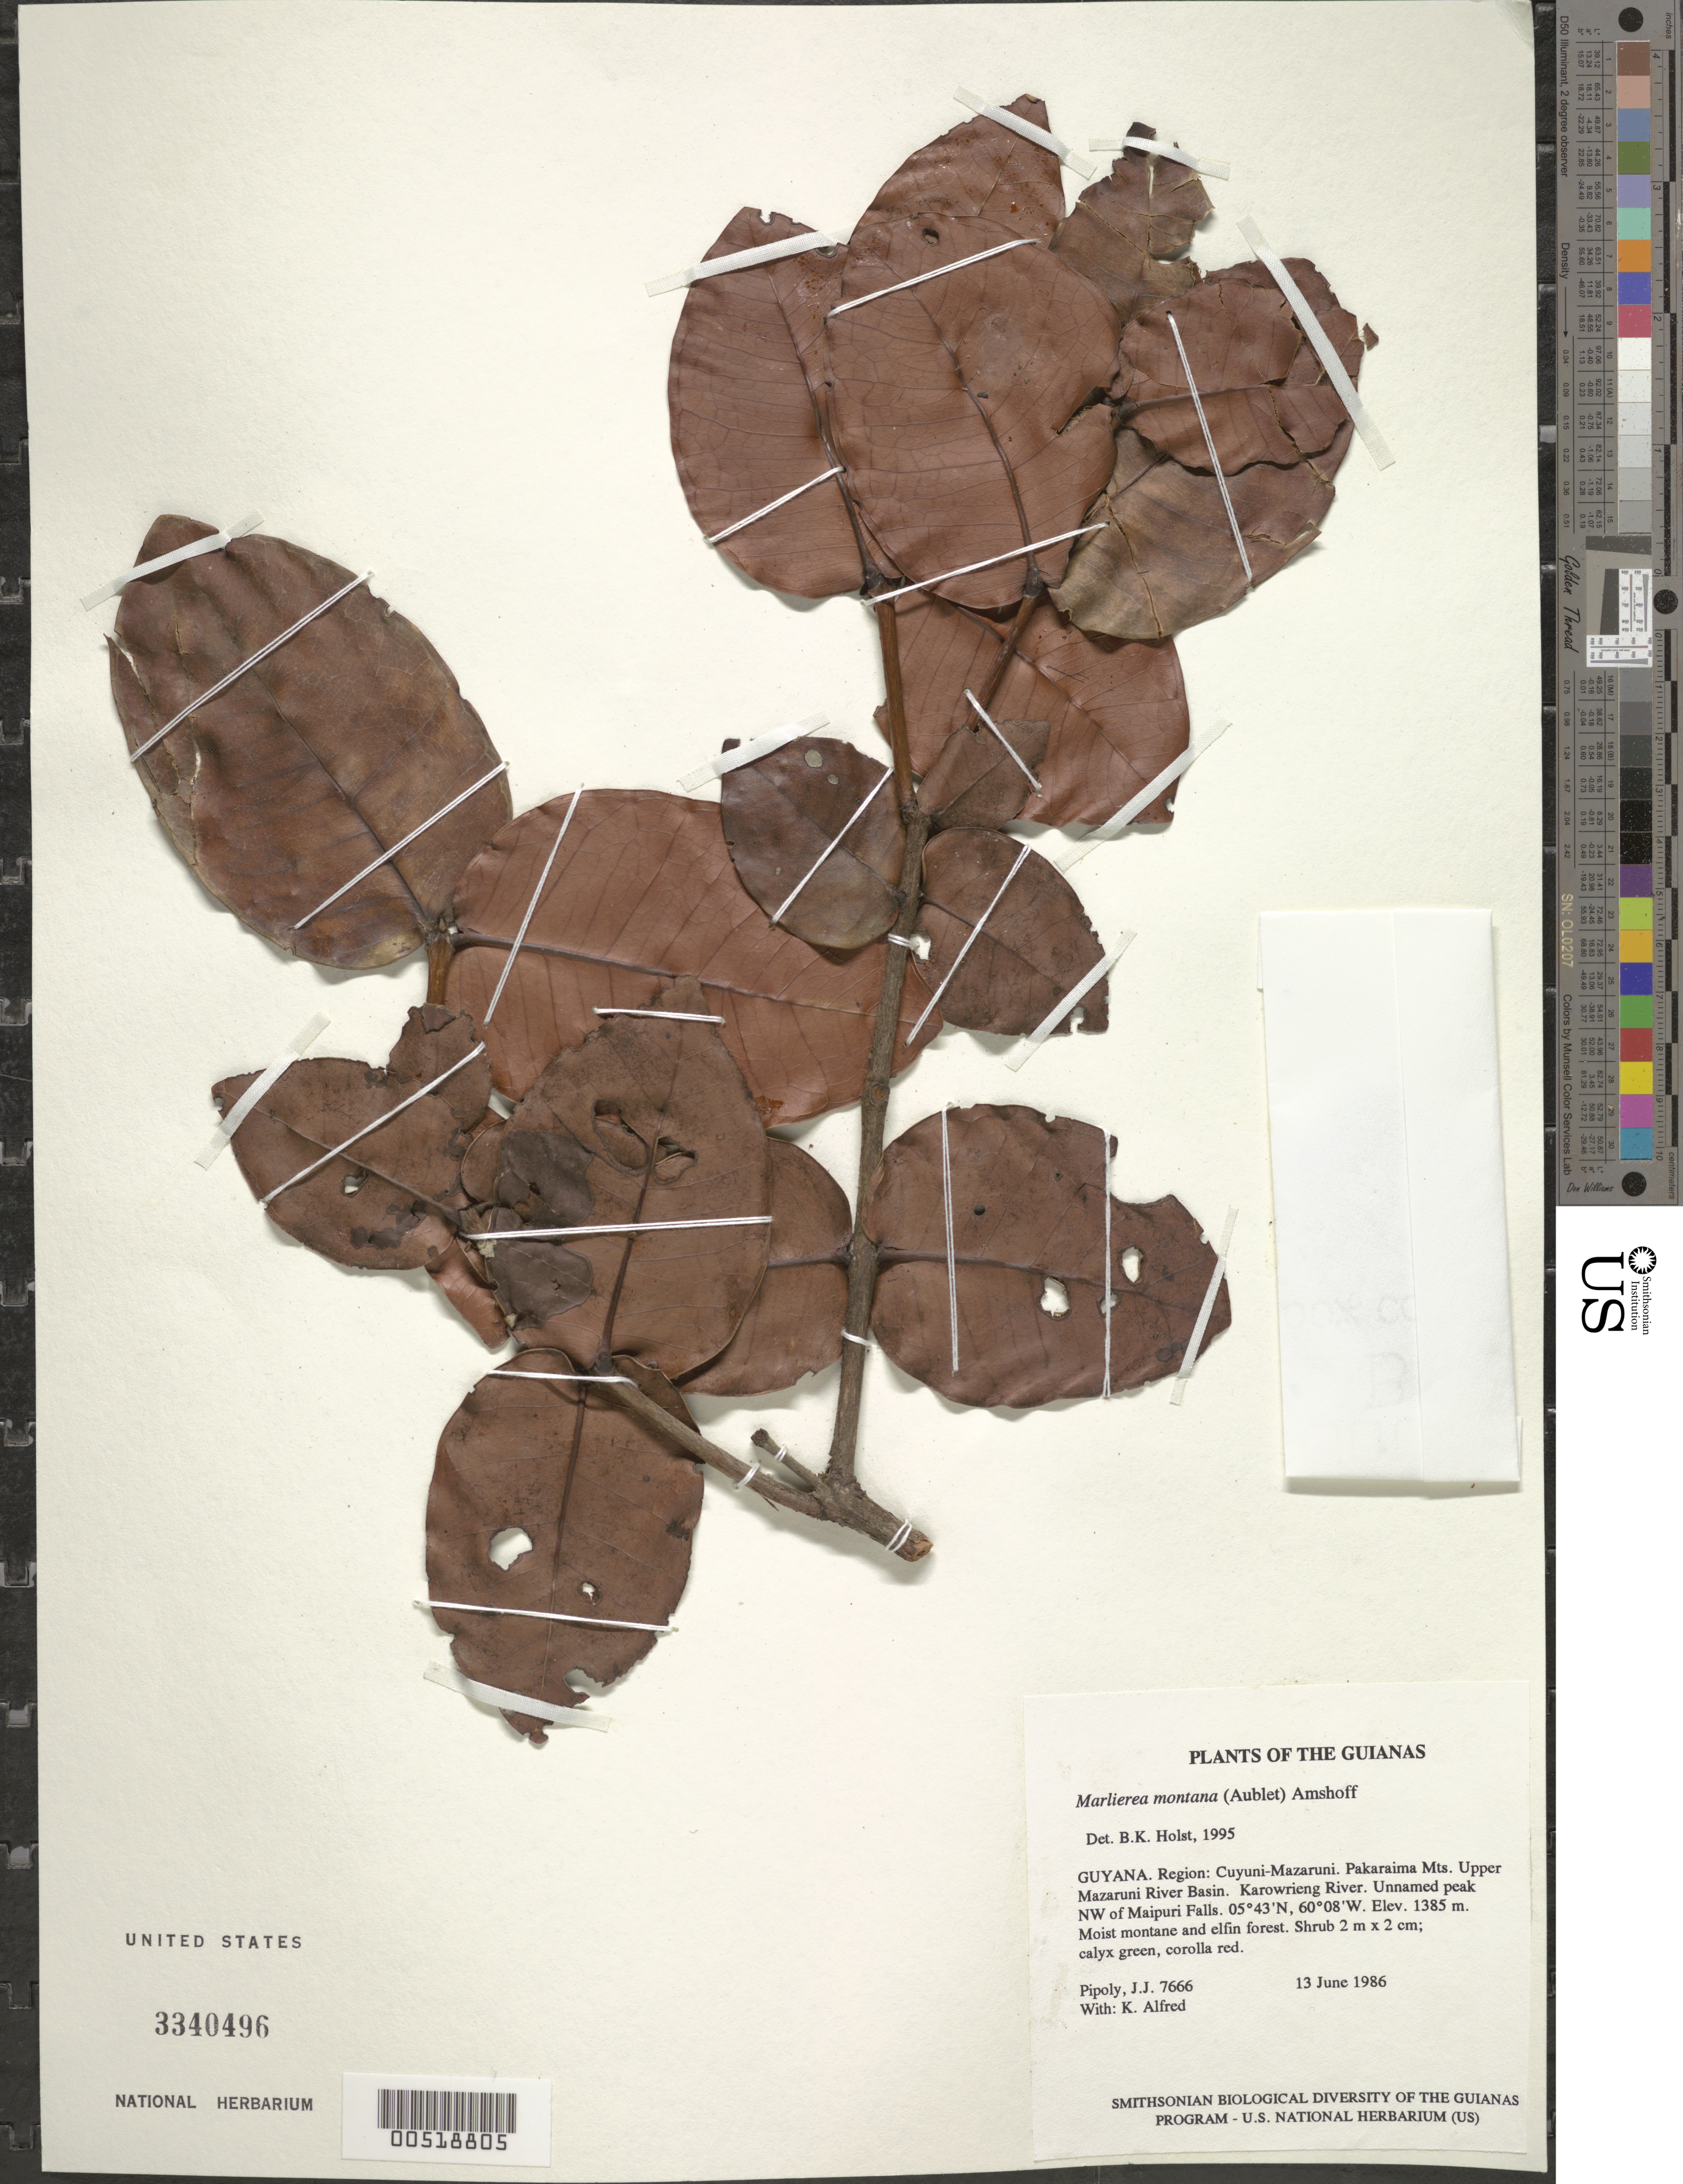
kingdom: Plantae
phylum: Tracheophyta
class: Magnoliopsida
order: Myrtales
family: Myrtaceae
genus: Myrcia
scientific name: Myrcia neomontana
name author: E. Lucas & C.E. Wilson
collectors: J. J. Pipoly & K. Alfred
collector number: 7666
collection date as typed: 13 June 1986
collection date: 1986-06-13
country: Guyana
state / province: Cuyuni-Mazaruni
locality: Pakaraima Mts. Upper Mazaruni River Basin. Karowrieng River. Unnamed peak NW of Maipuri Falls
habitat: Moist montane and elfin forest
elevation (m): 1385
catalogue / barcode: US 3340496